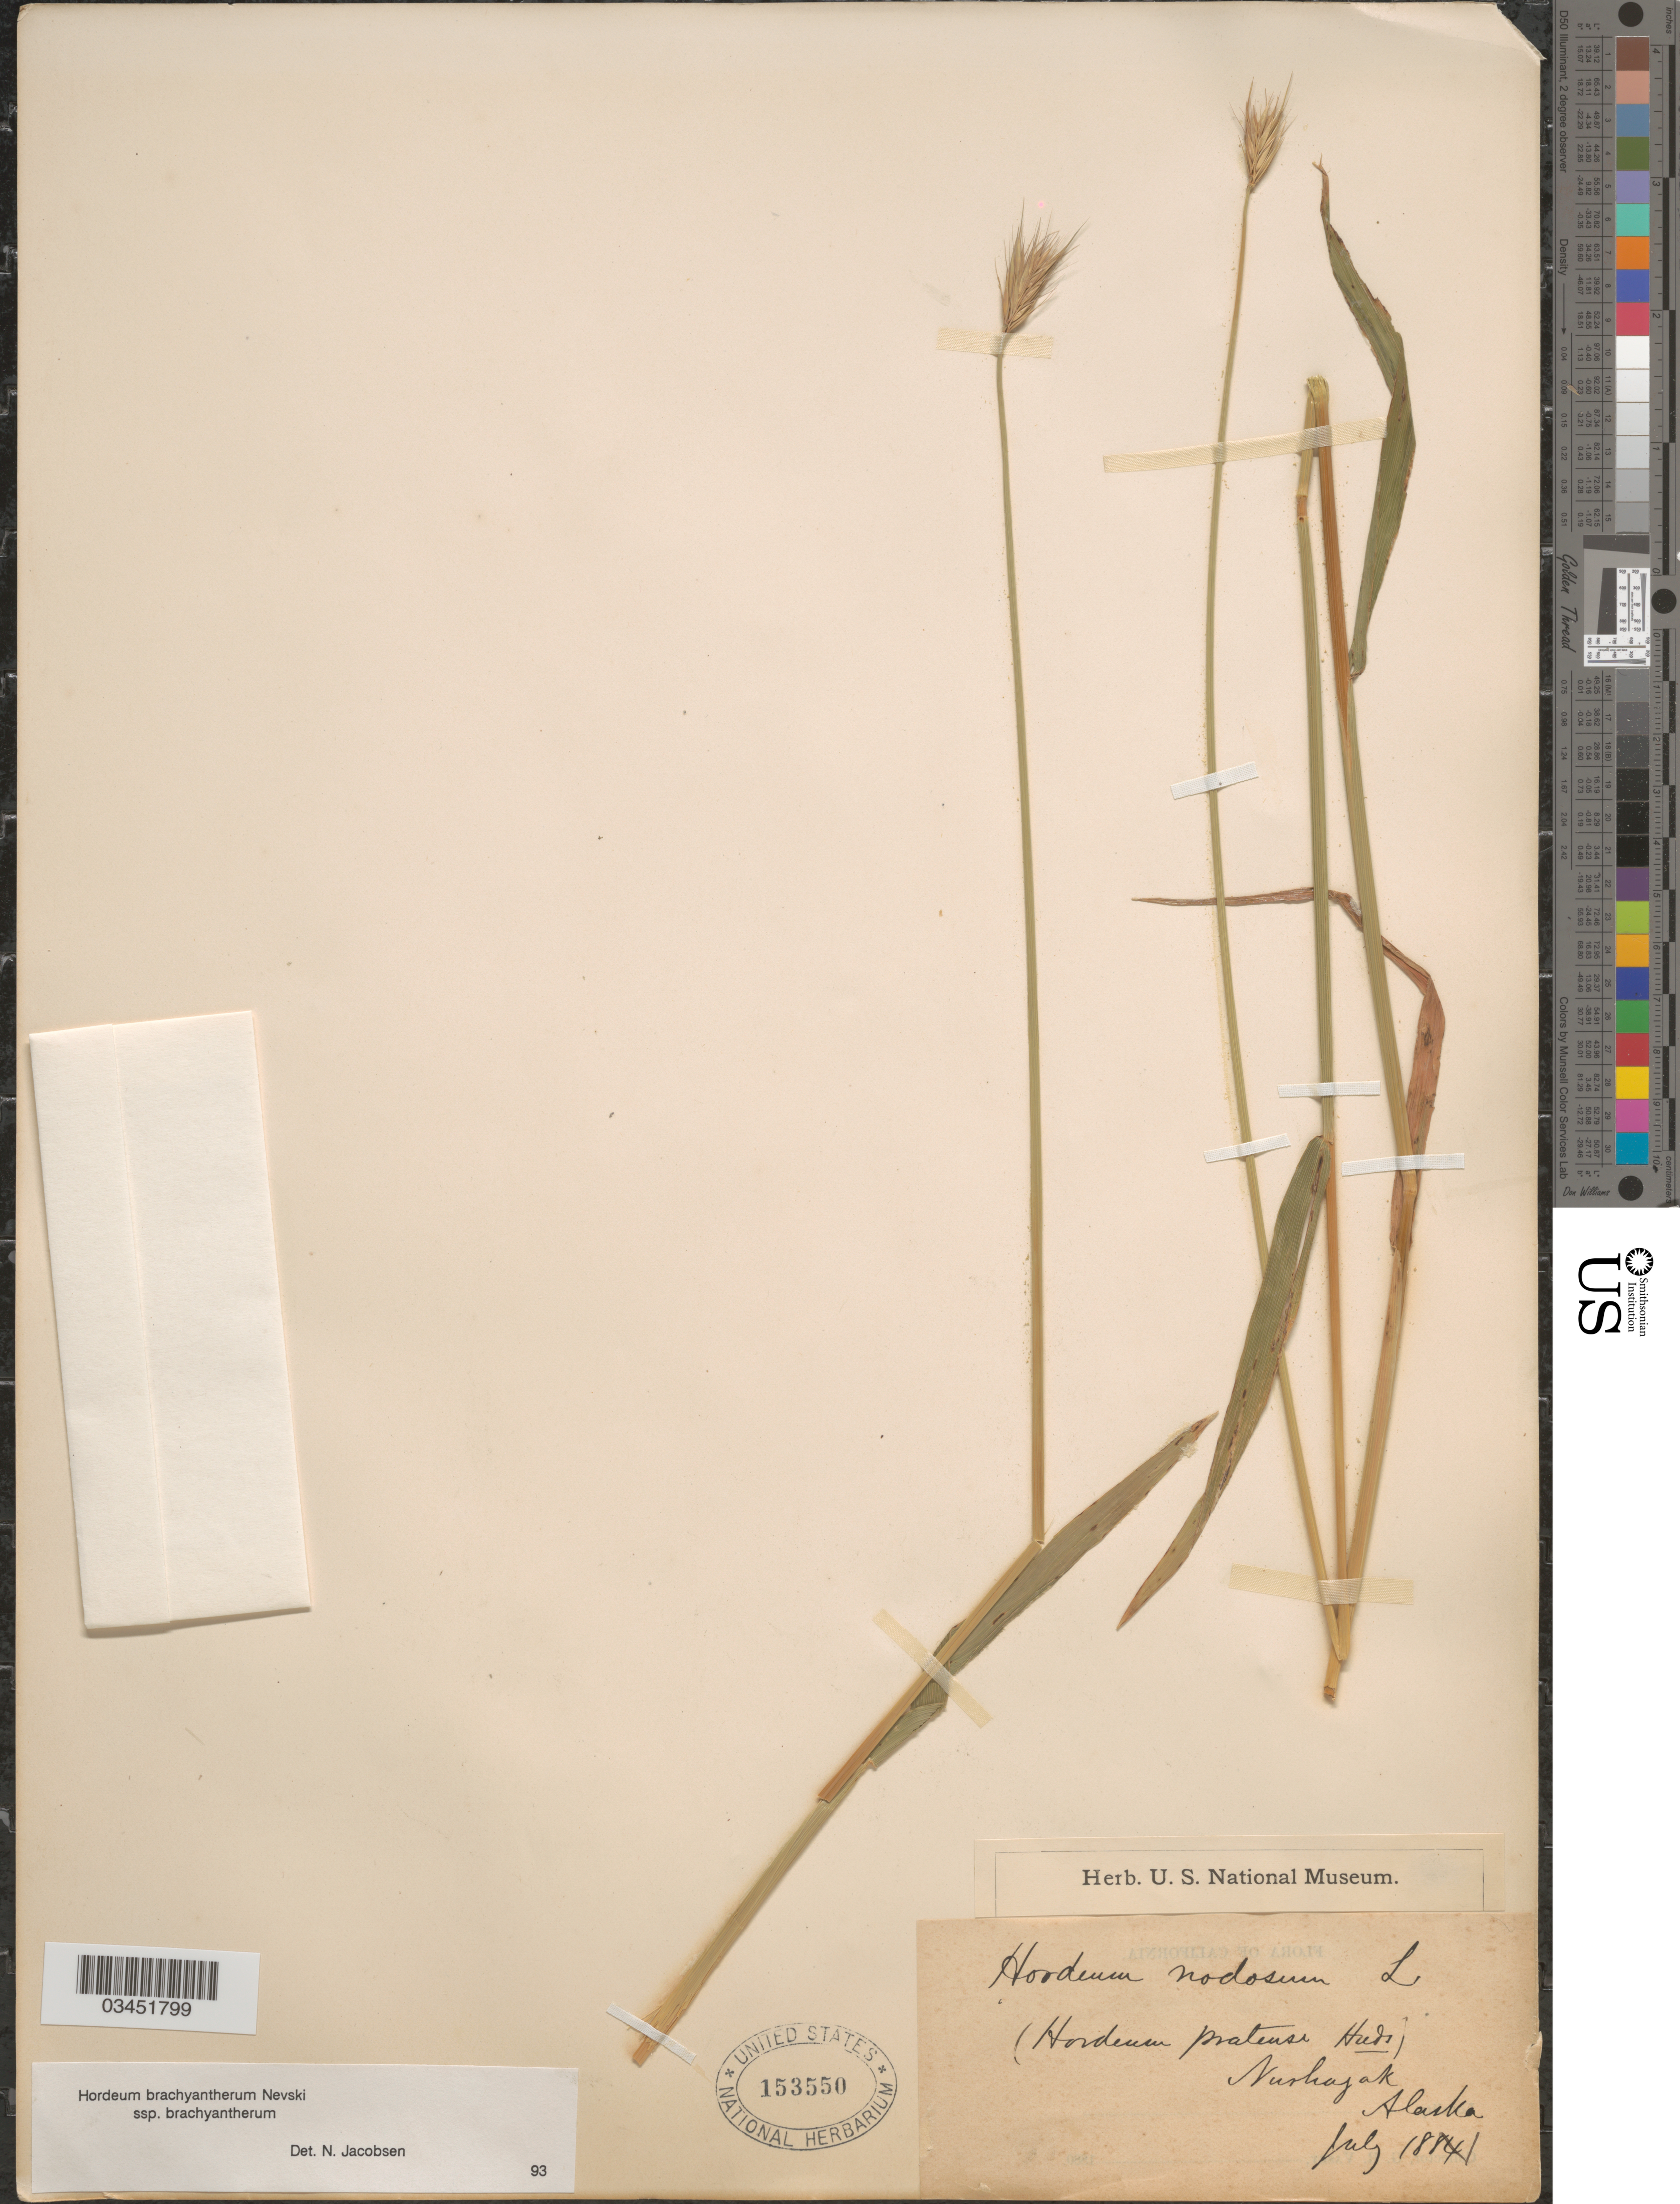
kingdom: Plantae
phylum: Tracheophyta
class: Liliopsida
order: Poales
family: Poaceae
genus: Hordeum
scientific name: Hordeum brachyantherum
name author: Nevski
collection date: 1881-07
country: United States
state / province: Alaska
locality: Nushajak.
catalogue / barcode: US 153550